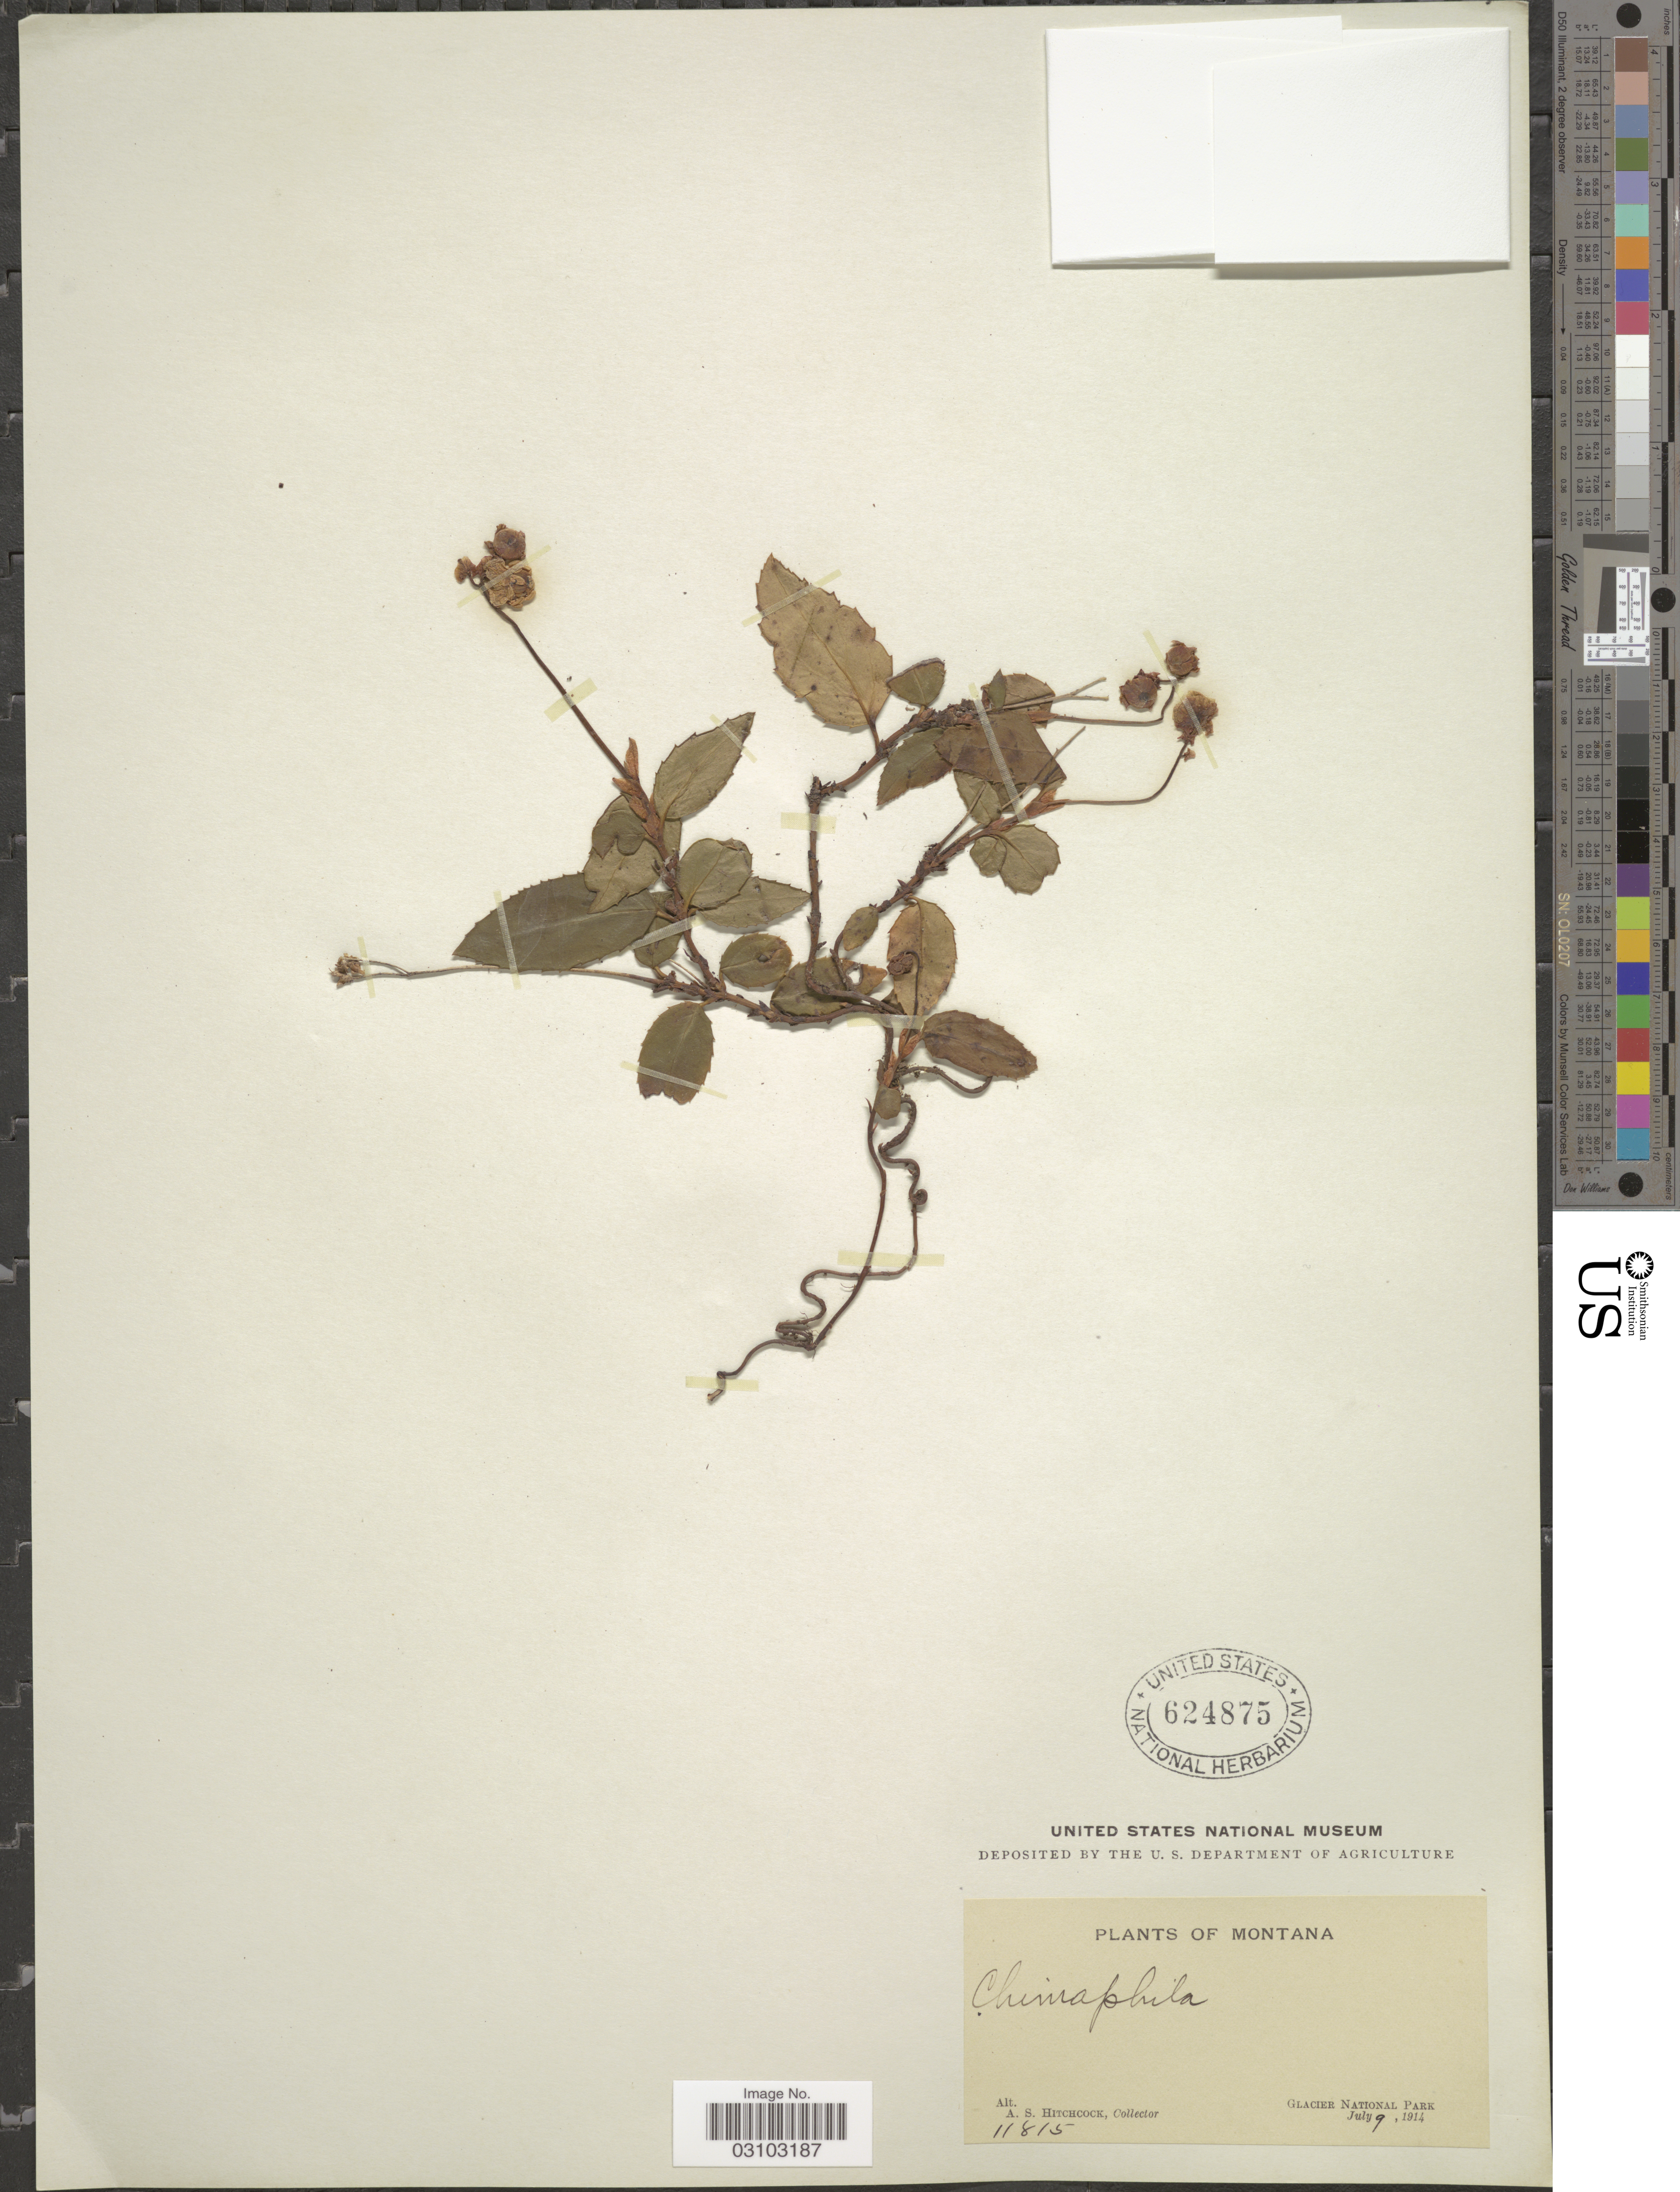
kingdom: Plantae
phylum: Tracheophyta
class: Magnoliopsida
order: Ericales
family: Ericaceae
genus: Chimaphila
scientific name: Chimaphila sp.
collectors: A. S. Hitchcock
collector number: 11815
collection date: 1914-07-09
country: United States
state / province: Montana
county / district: Flathead / Glacier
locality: Glacier National Park.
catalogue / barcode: US 624875